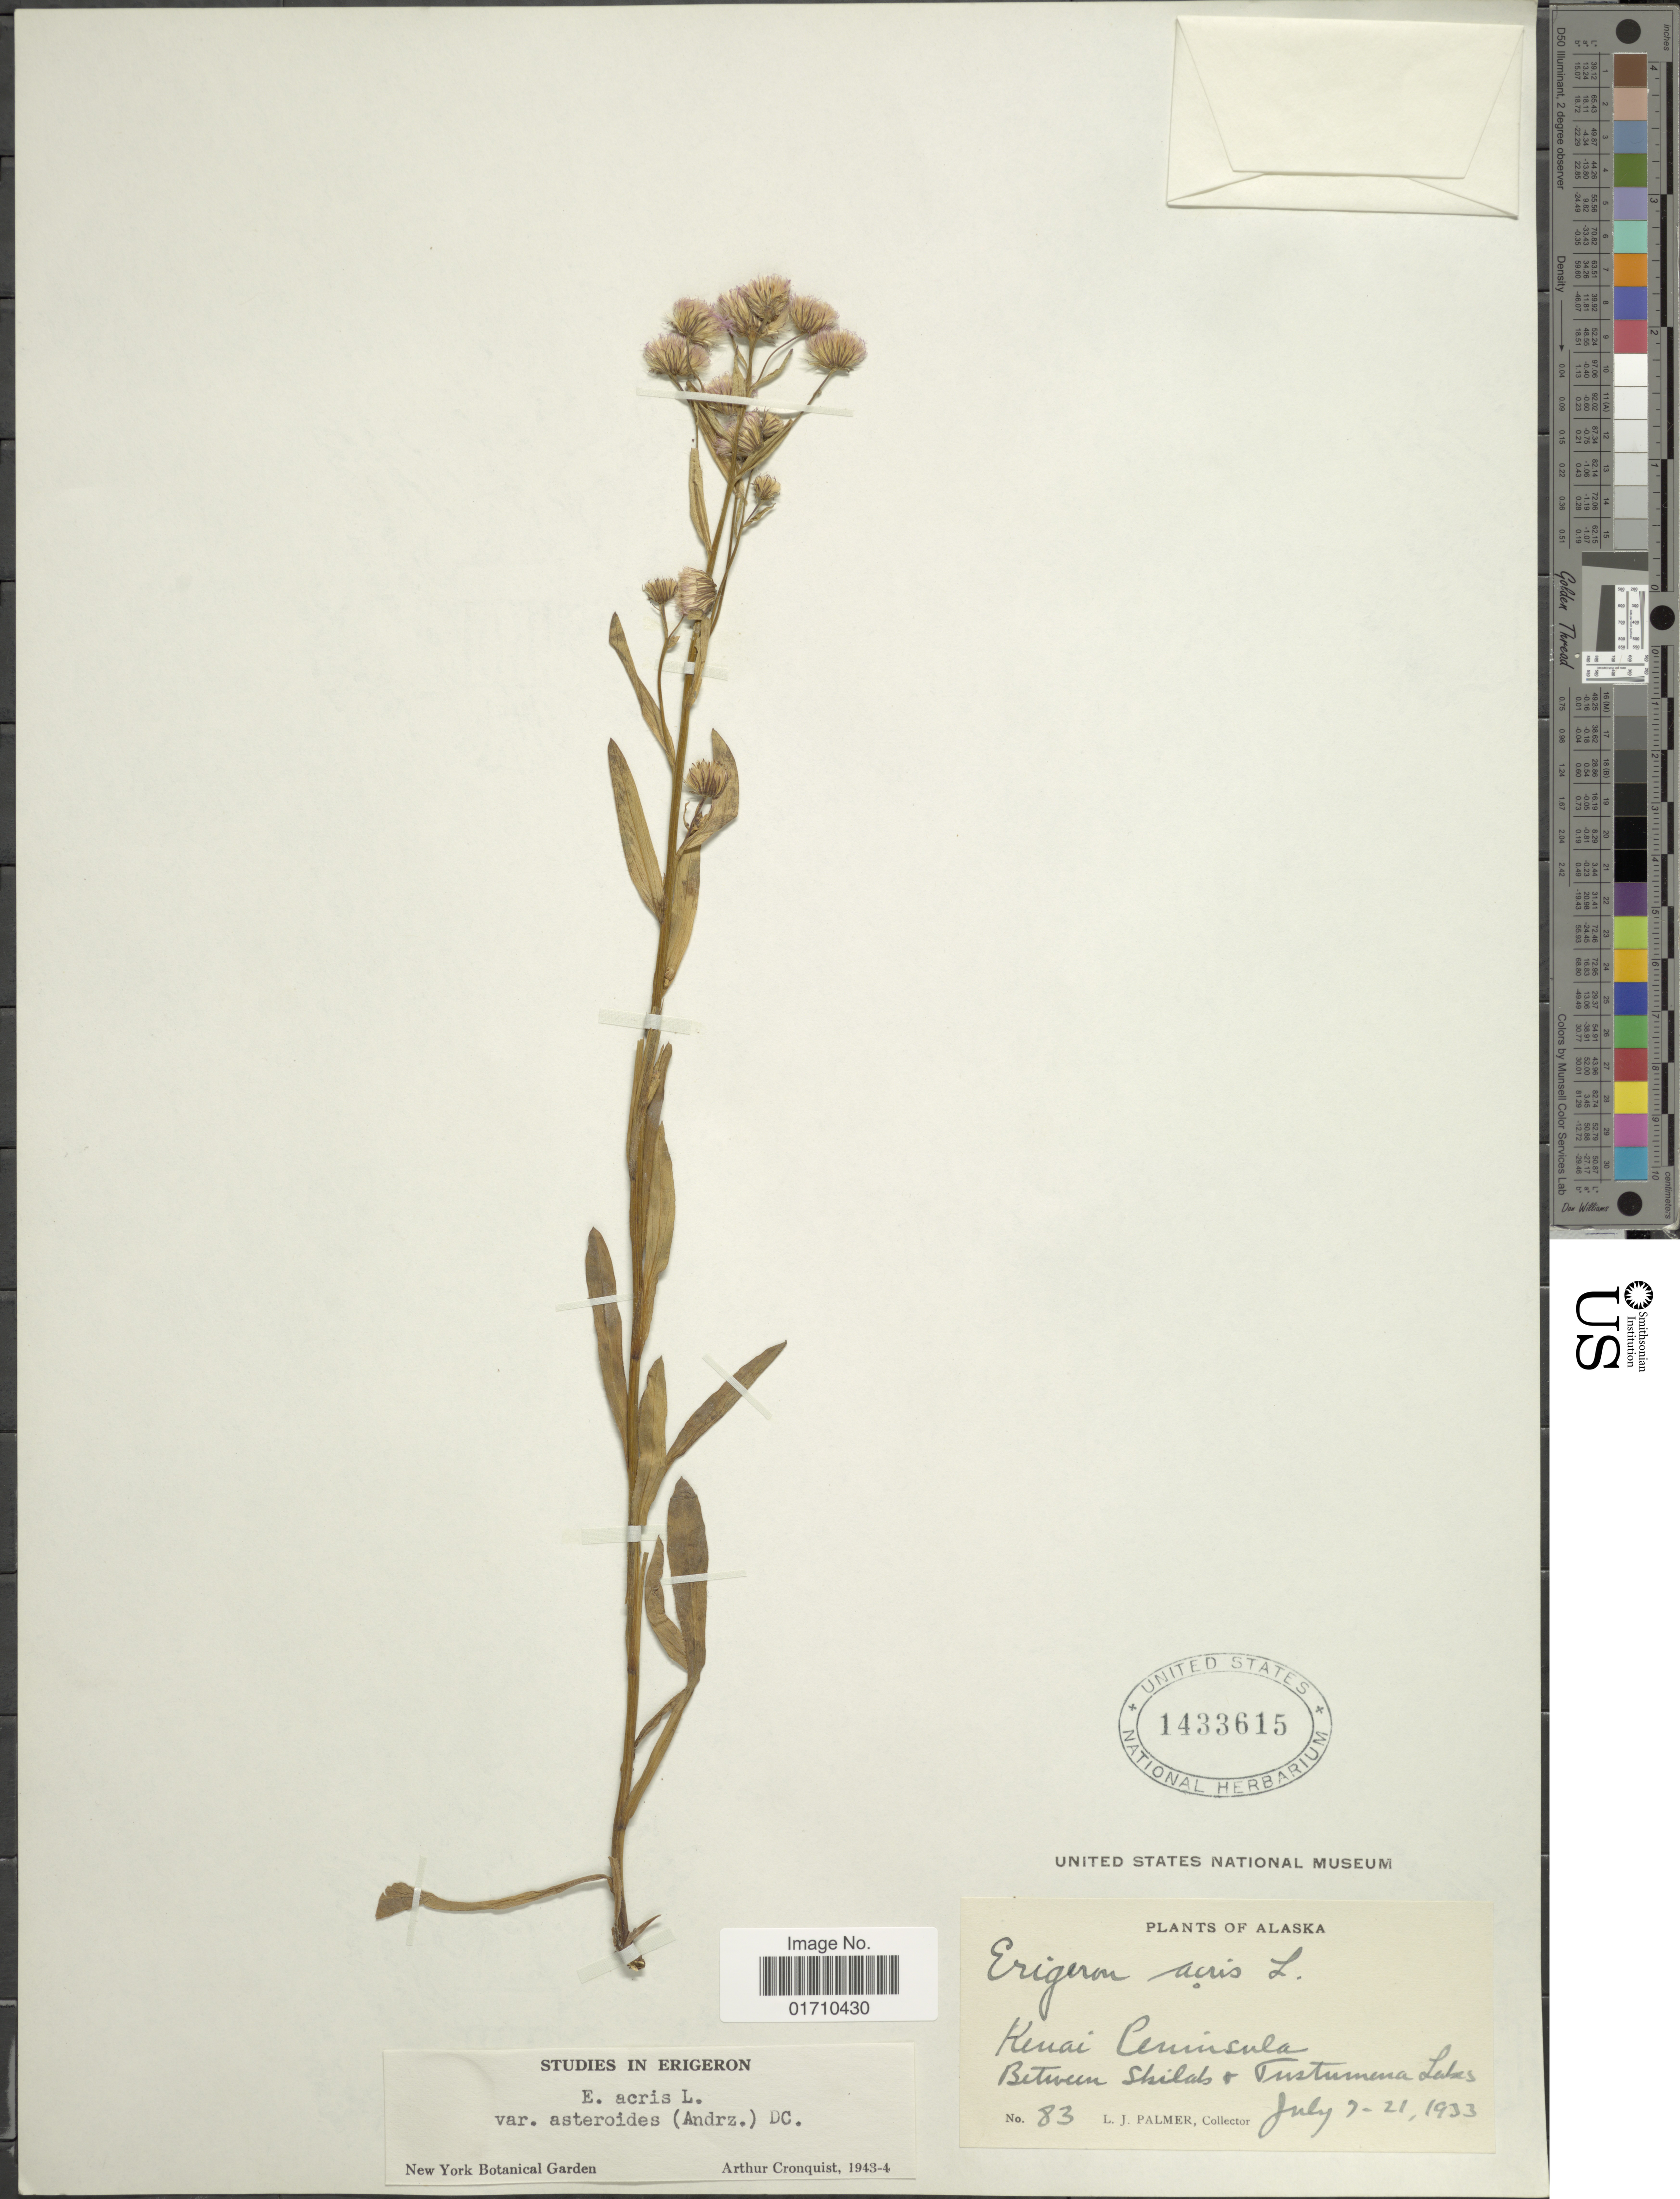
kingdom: Plantae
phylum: Tracheophyta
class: Magnoliopsida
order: Asterales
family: Asteraceae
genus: Erigeron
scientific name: Erigeron acris var. asteroides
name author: (Andrz.) DC.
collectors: L. J. Palmer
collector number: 83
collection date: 1933-07-07/1933-07-21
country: United States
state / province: Alaska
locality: Kenai Peninsula, Between Shilals + Tustumena Lakes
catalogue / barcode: US 1433615